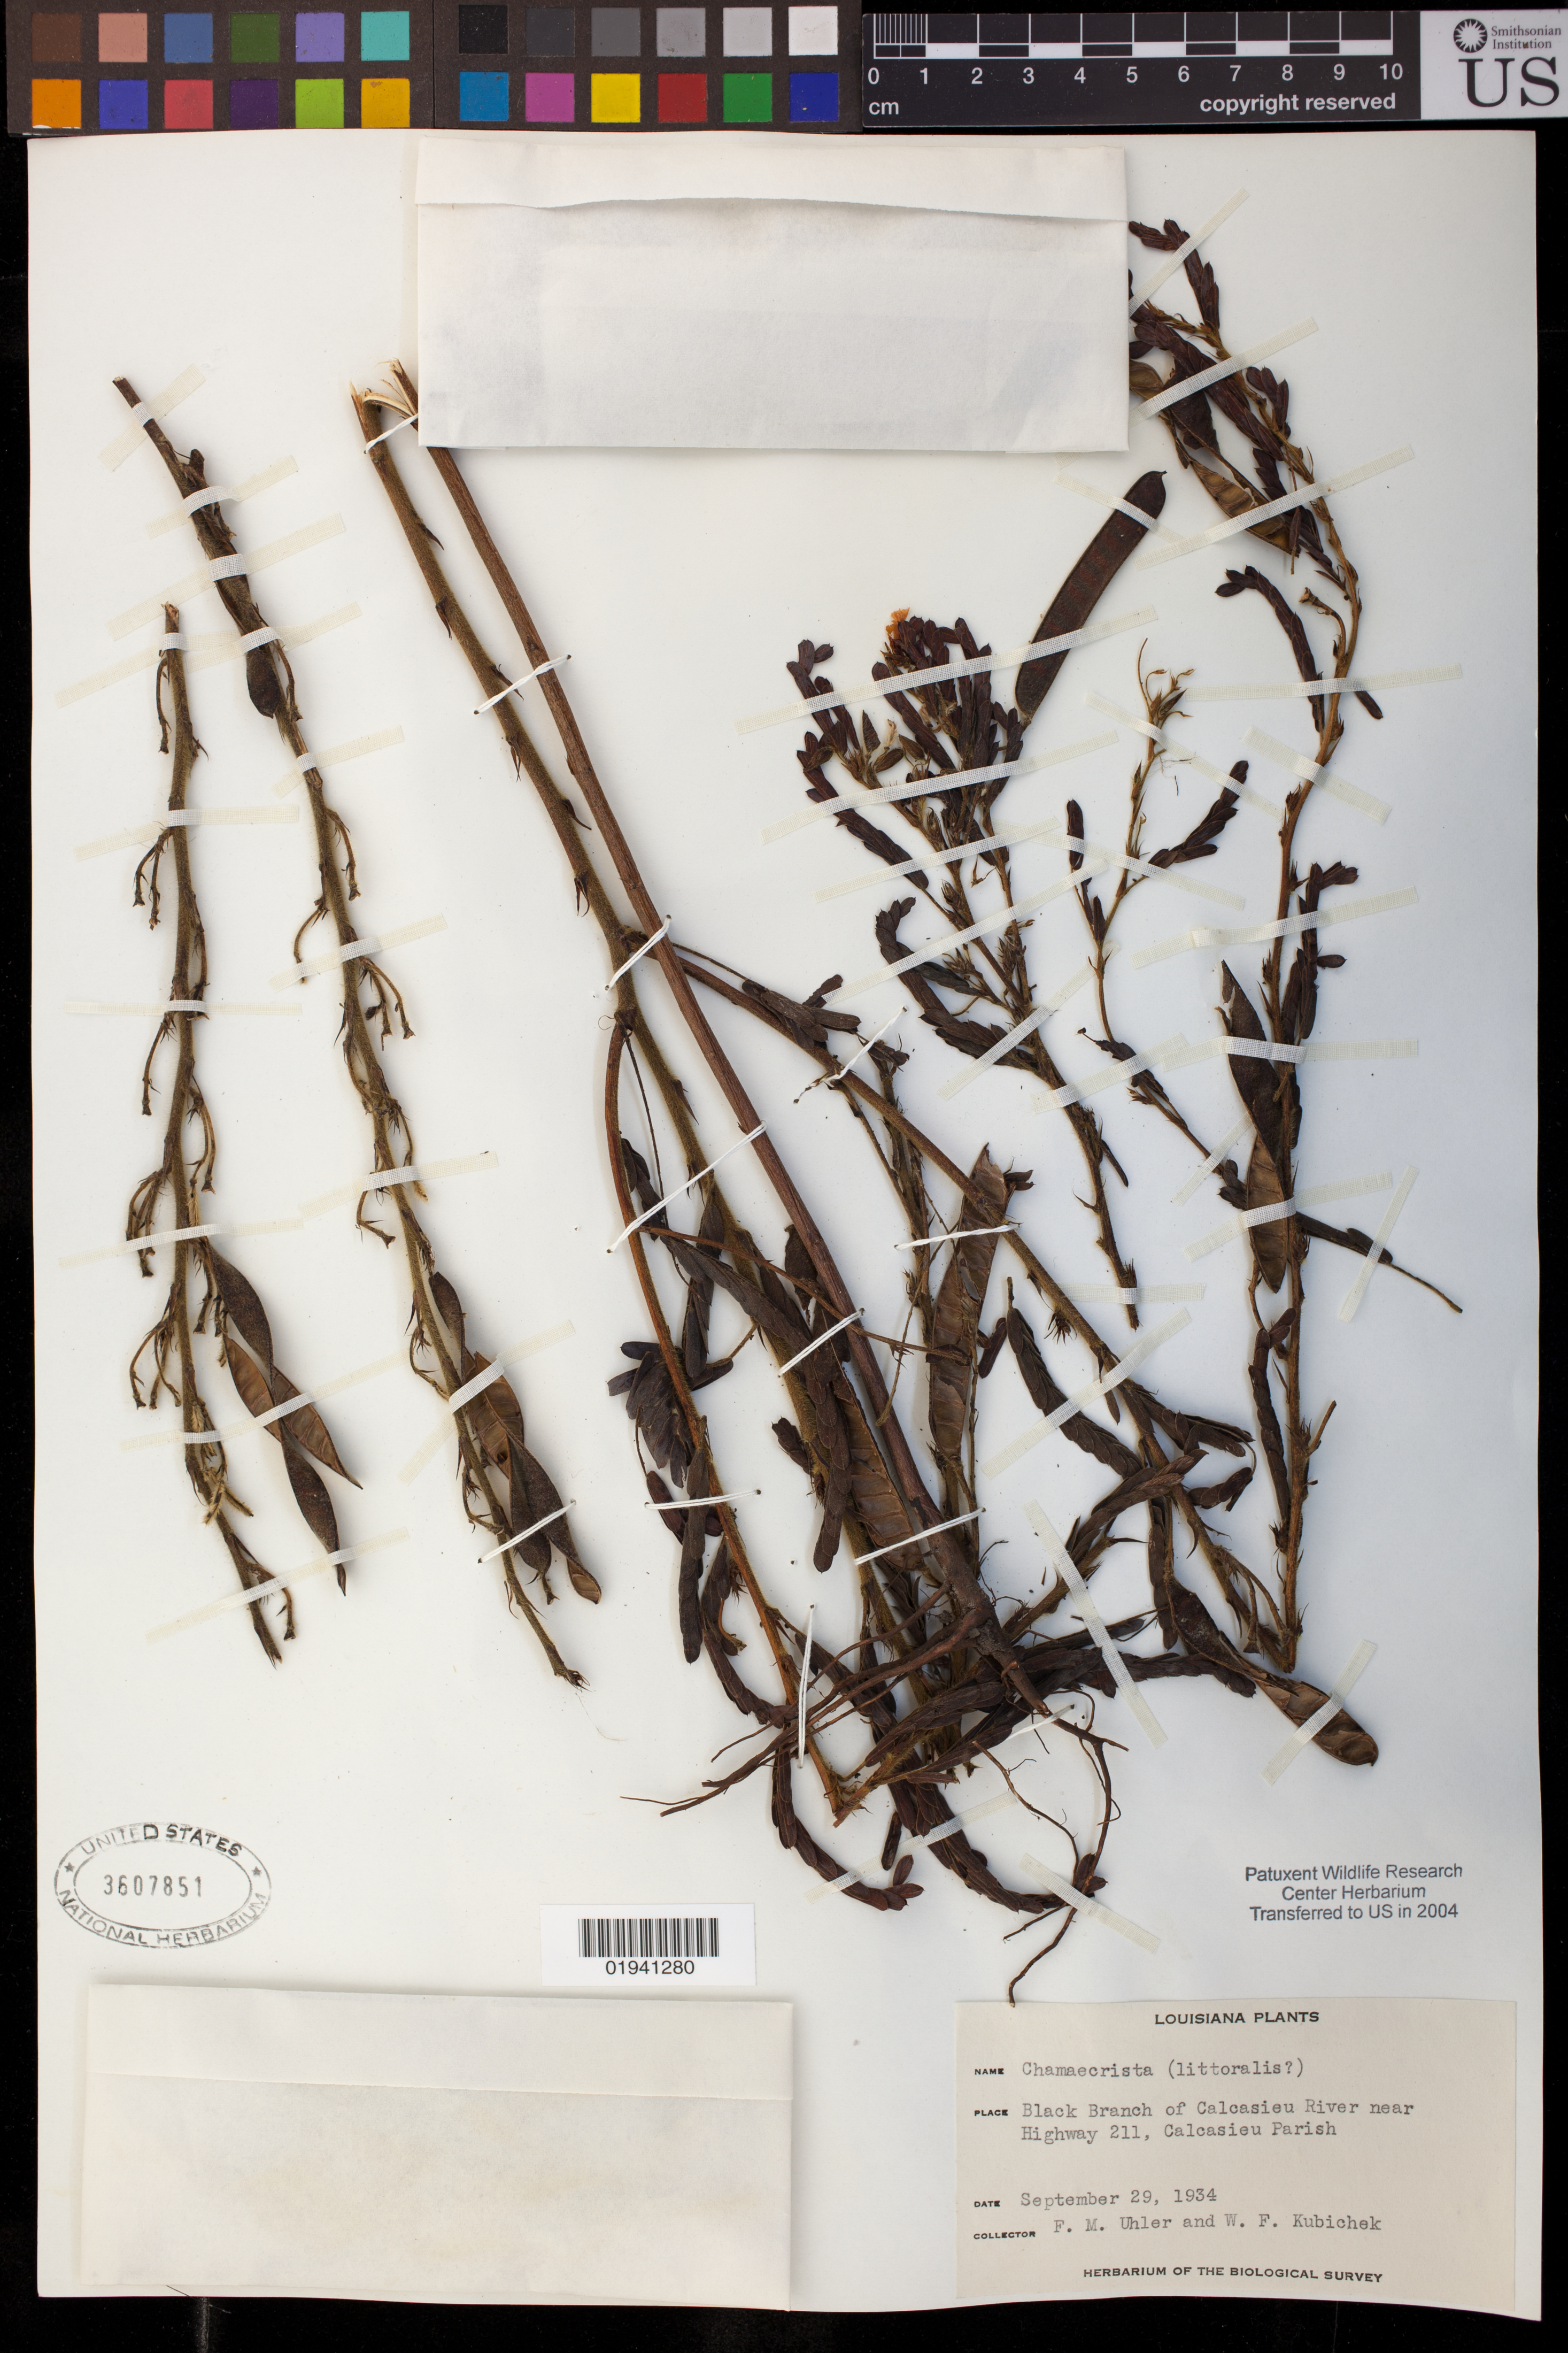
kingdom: Plantae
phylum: Tracheophyta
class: Magnoliopsida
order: Fabales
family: Fabaceae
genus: Chamaecrista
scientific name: Chamaecrista littoralis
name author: Pollard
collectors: F. M. Uhler & W. Kubichek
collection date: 1934-09-29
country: United States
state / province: Louisiana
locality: Black Branch of Calcasieu River, near highway 211, Calcasieu Parish.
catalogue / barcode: US 3607851